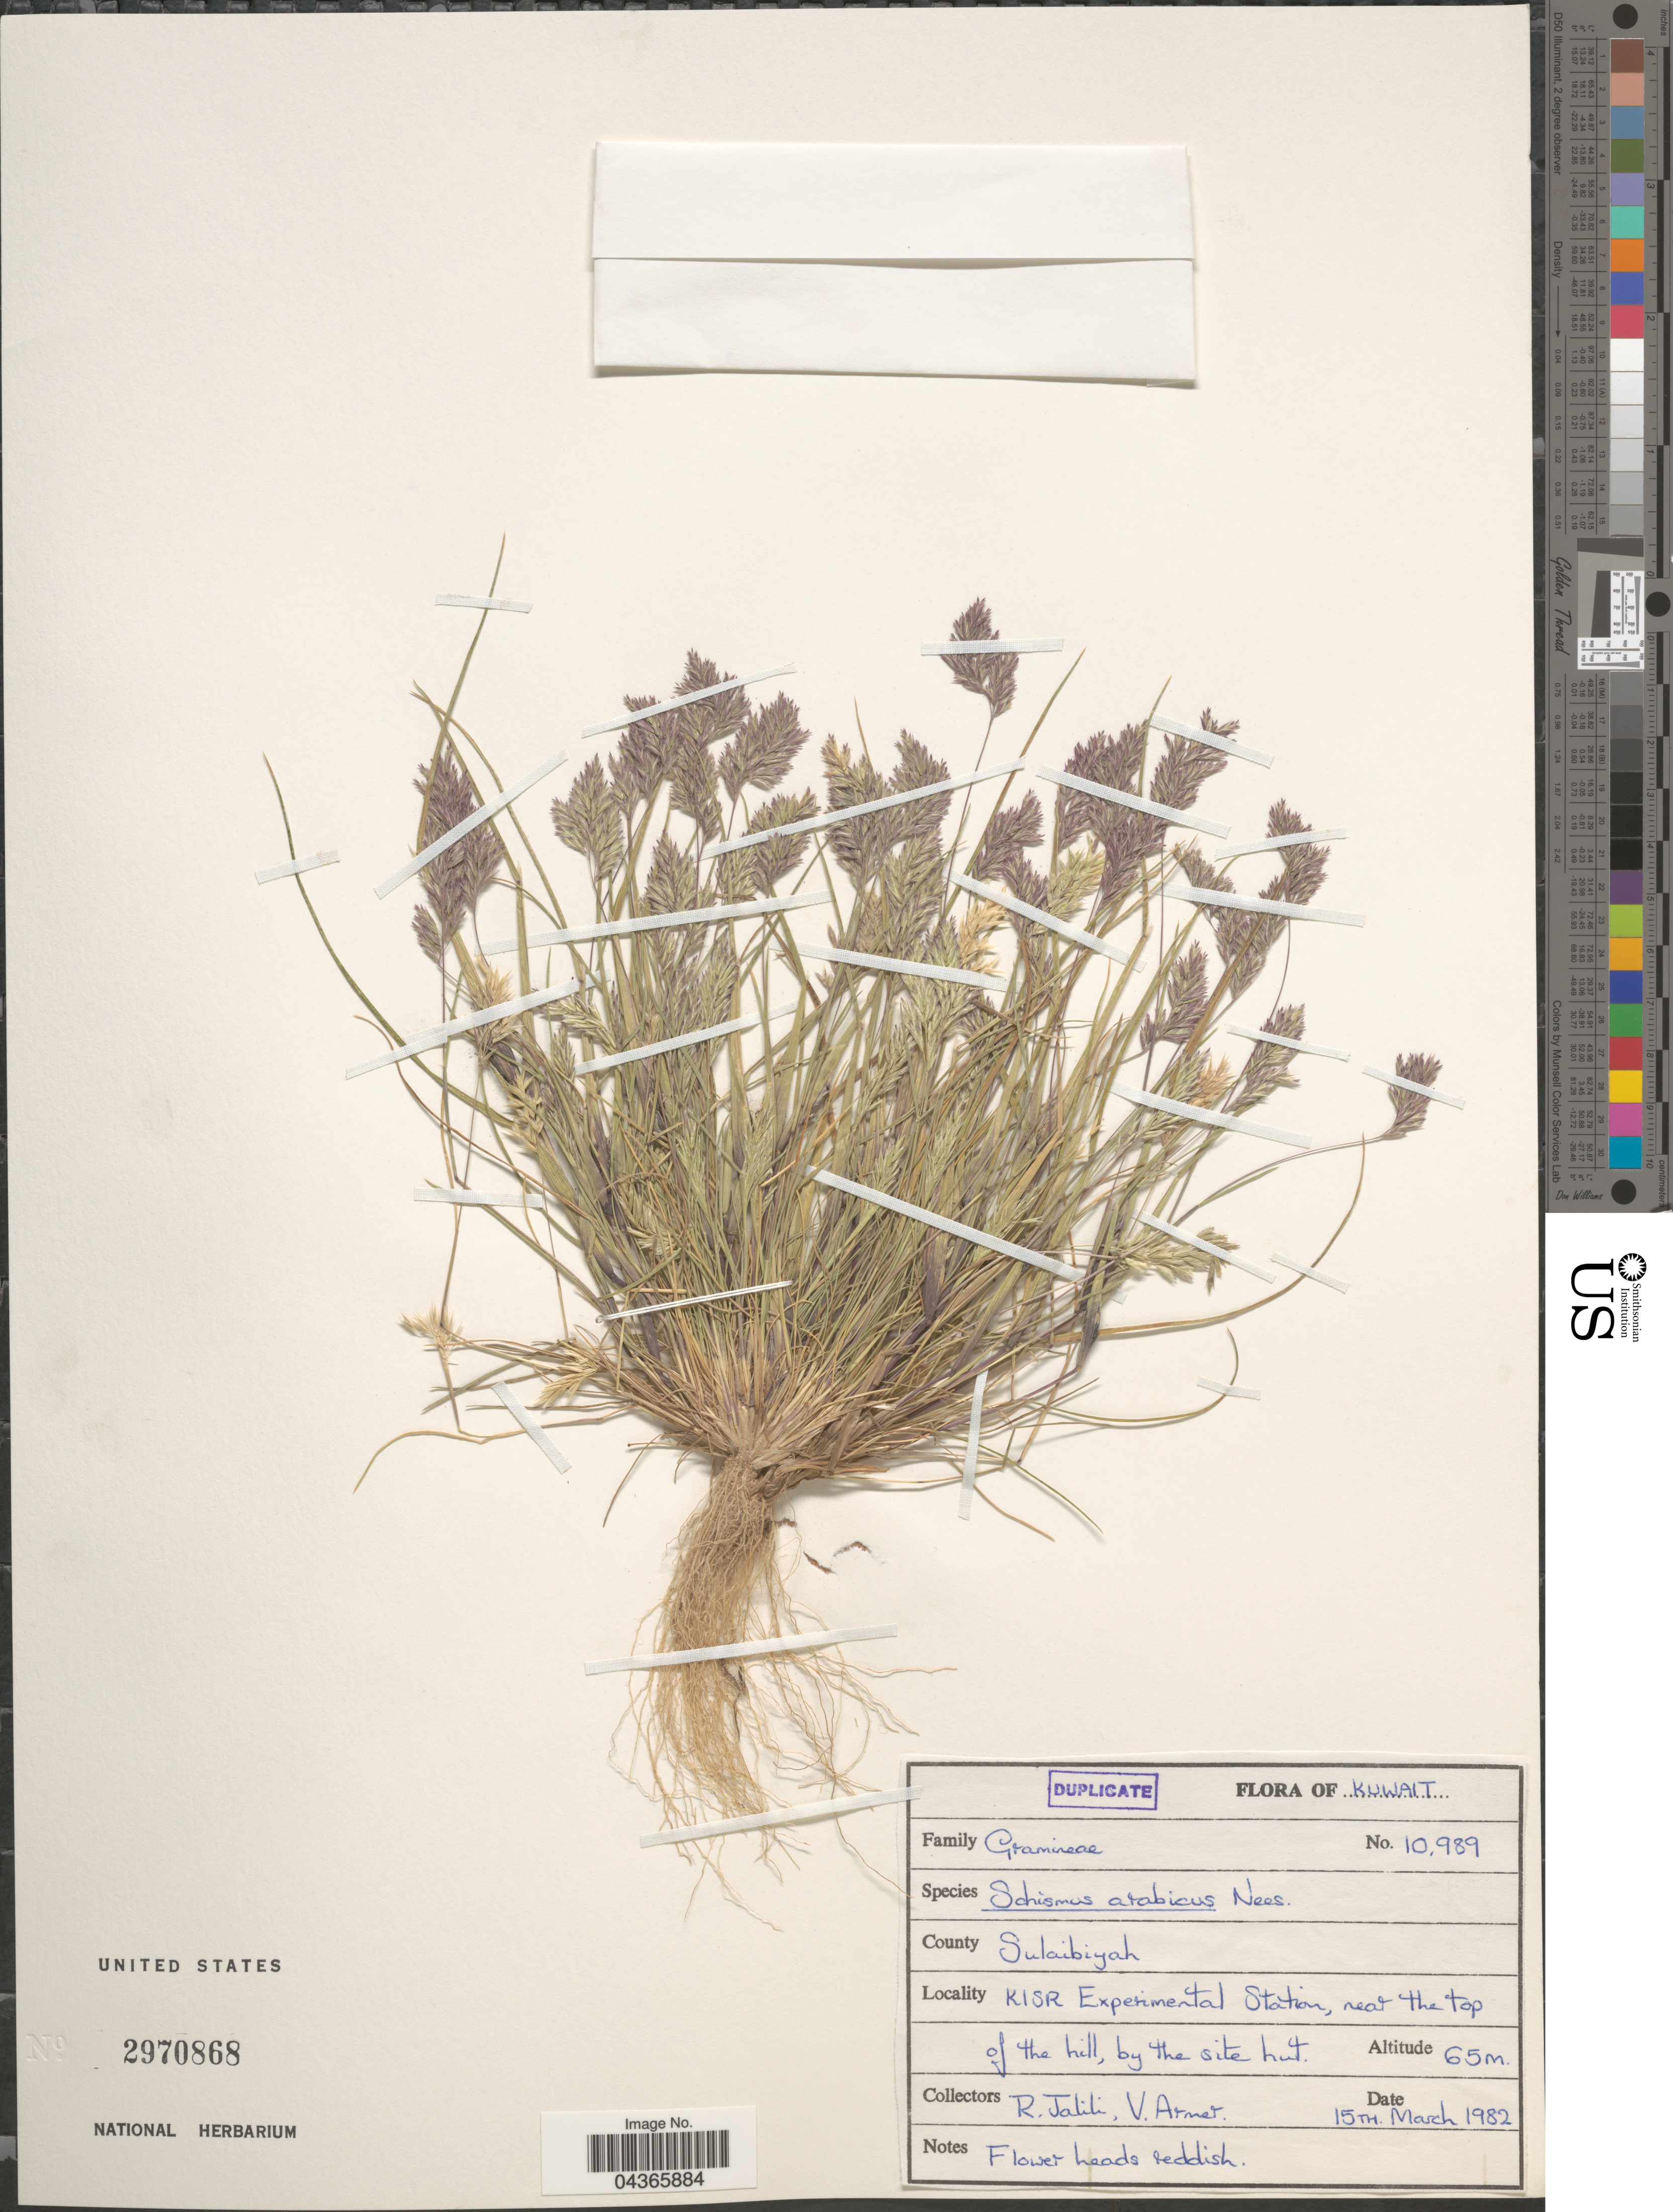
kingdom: Plantae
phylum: Tracheophyta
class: Liliopsida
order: Poales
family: Poaceae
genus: Schismus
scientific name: Schismus arabicus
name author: Nees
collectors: R. Jalili & A. Armer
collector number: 10989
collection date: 1982-03-15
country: Kuwait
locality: County Sulaibiyah. KISR Experimental Station, near the top of the hill, by the site hut.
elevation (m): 65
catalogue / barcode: US 2970868